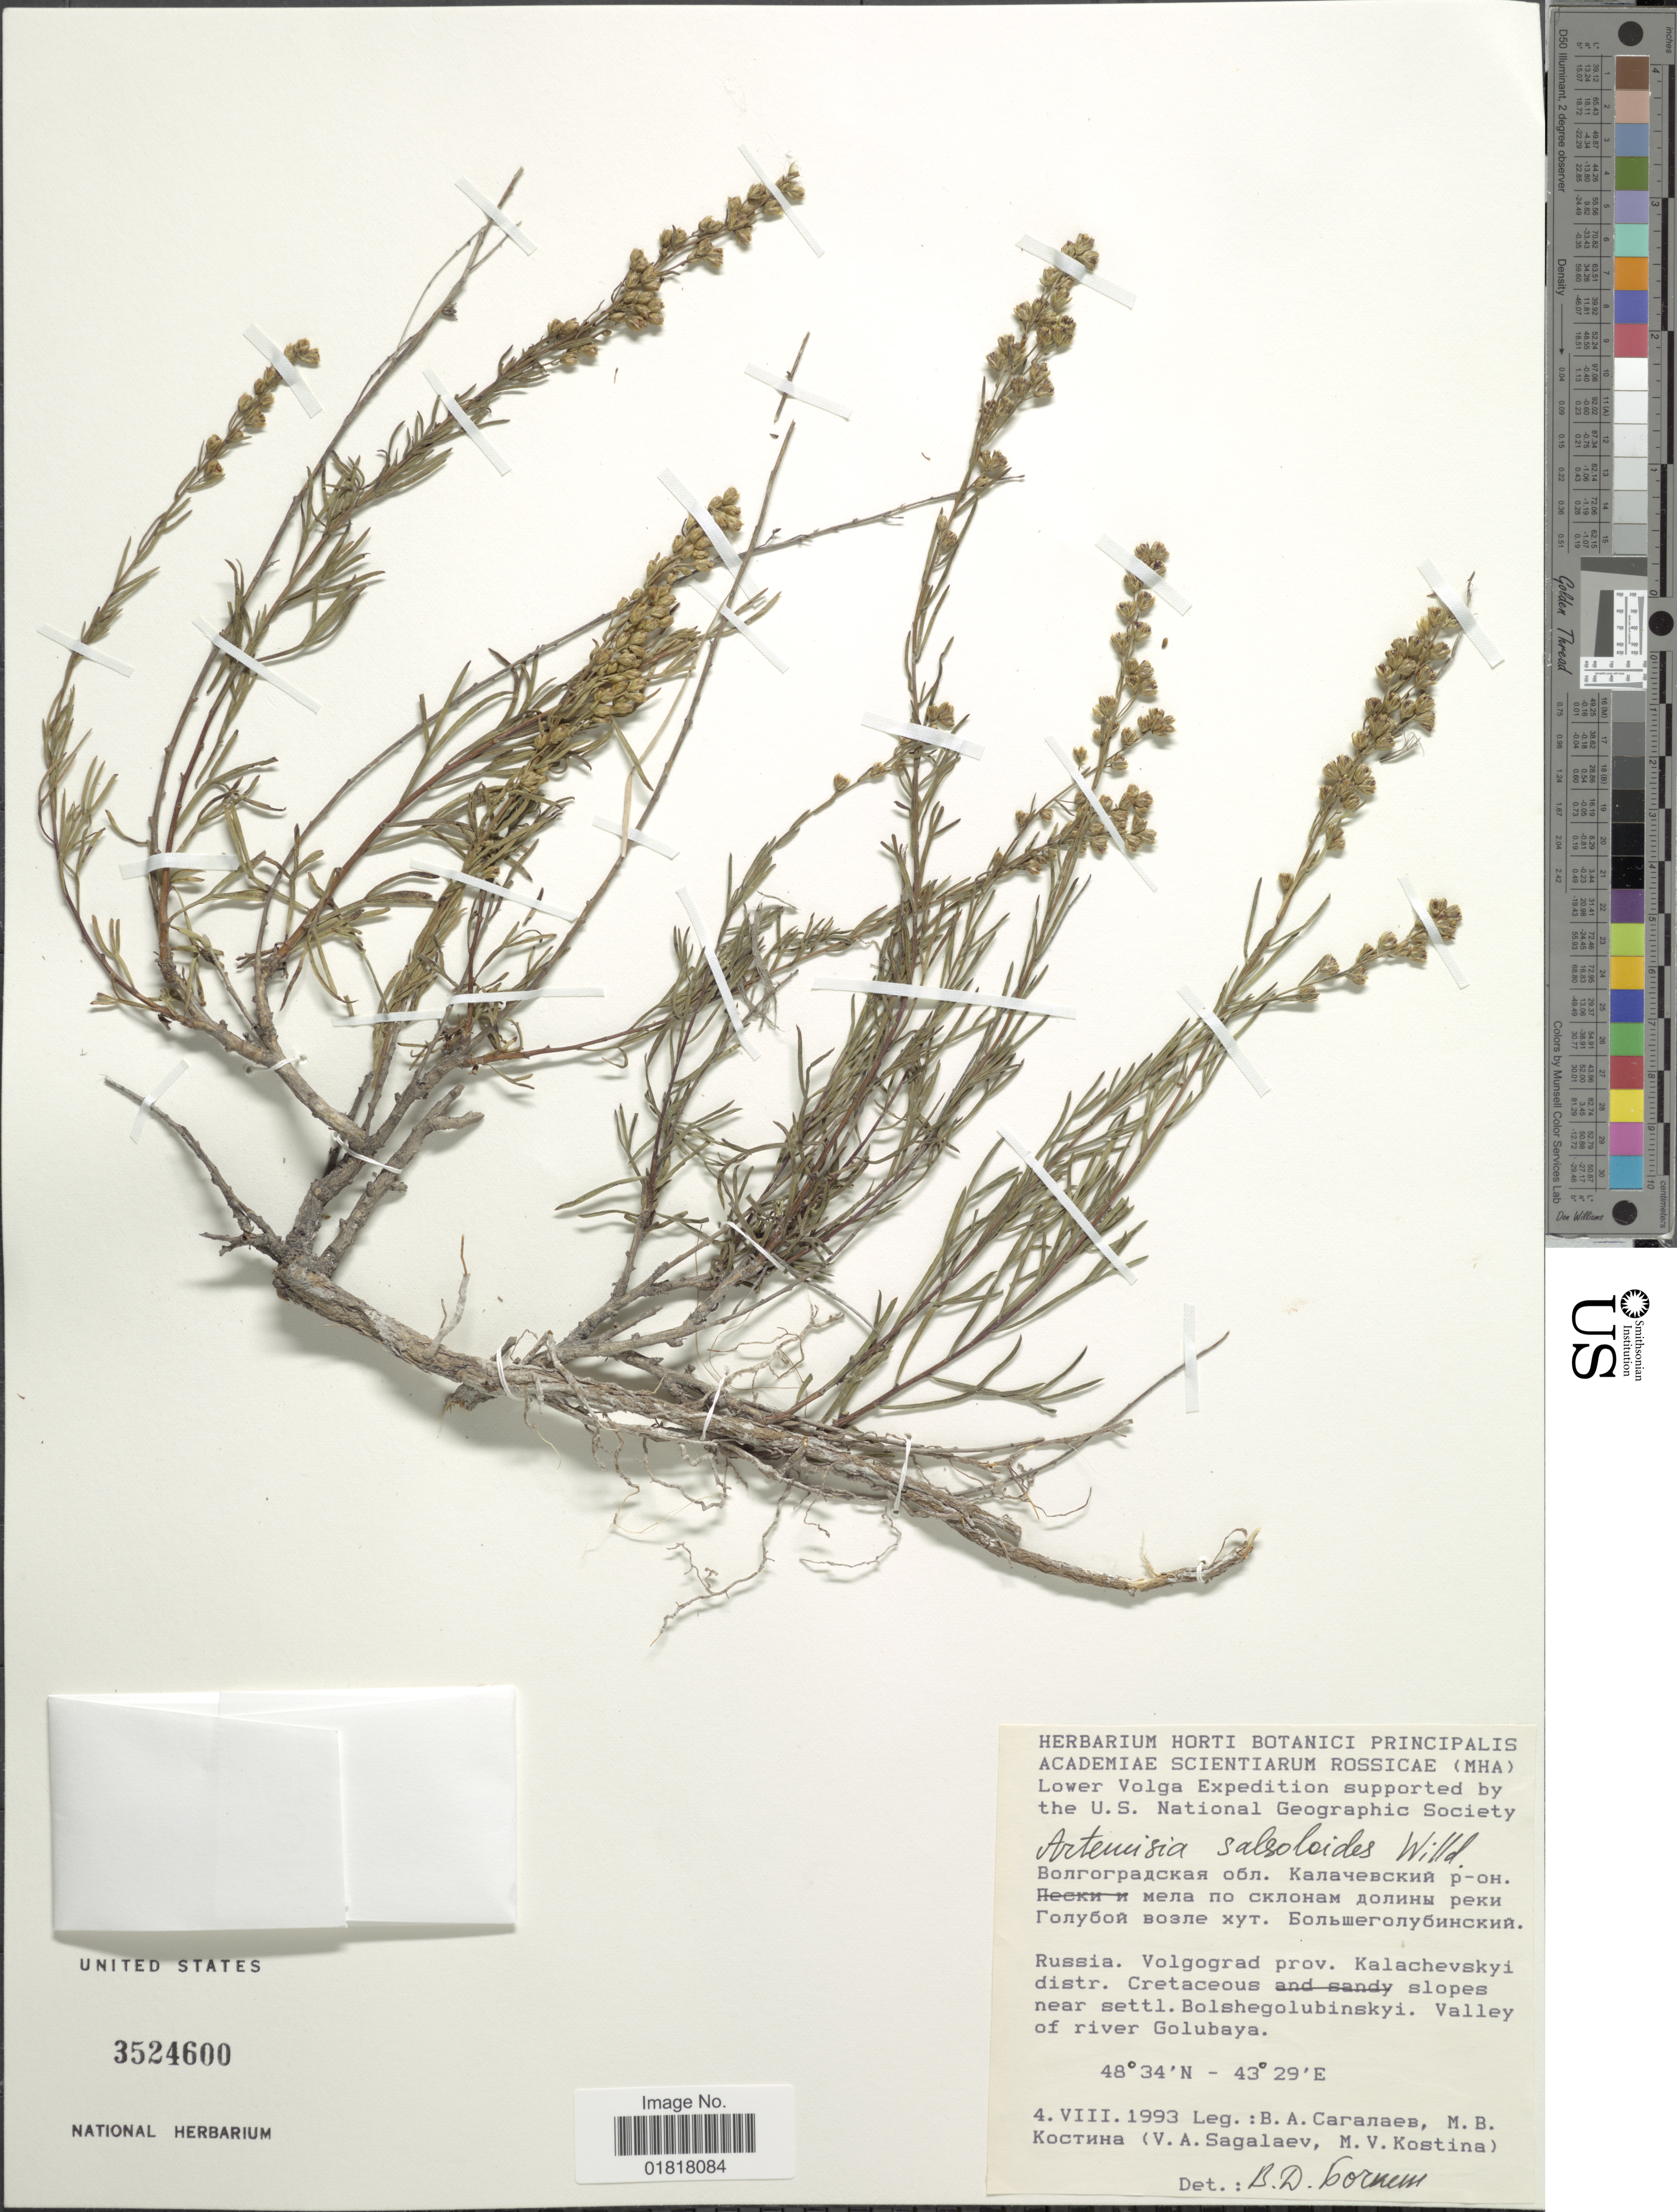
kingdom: Plantae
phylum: Tracheophyta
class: Magnoliopsida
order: Asterales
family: Asteraceae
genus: Artemisia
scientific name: Artemisia salsoloides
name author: Willd.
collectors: V. Sagalaev, M. Kochtnha, V. Sagalaev & M. Kostina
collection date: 1993-08-04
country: Russian Federation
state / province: Volgograd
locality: Prov. Kalachevskyi, distr. Cretaceous slopes near settl. Boshegolubinskyi, Valley of river Golubaya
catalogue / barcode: US 3524600